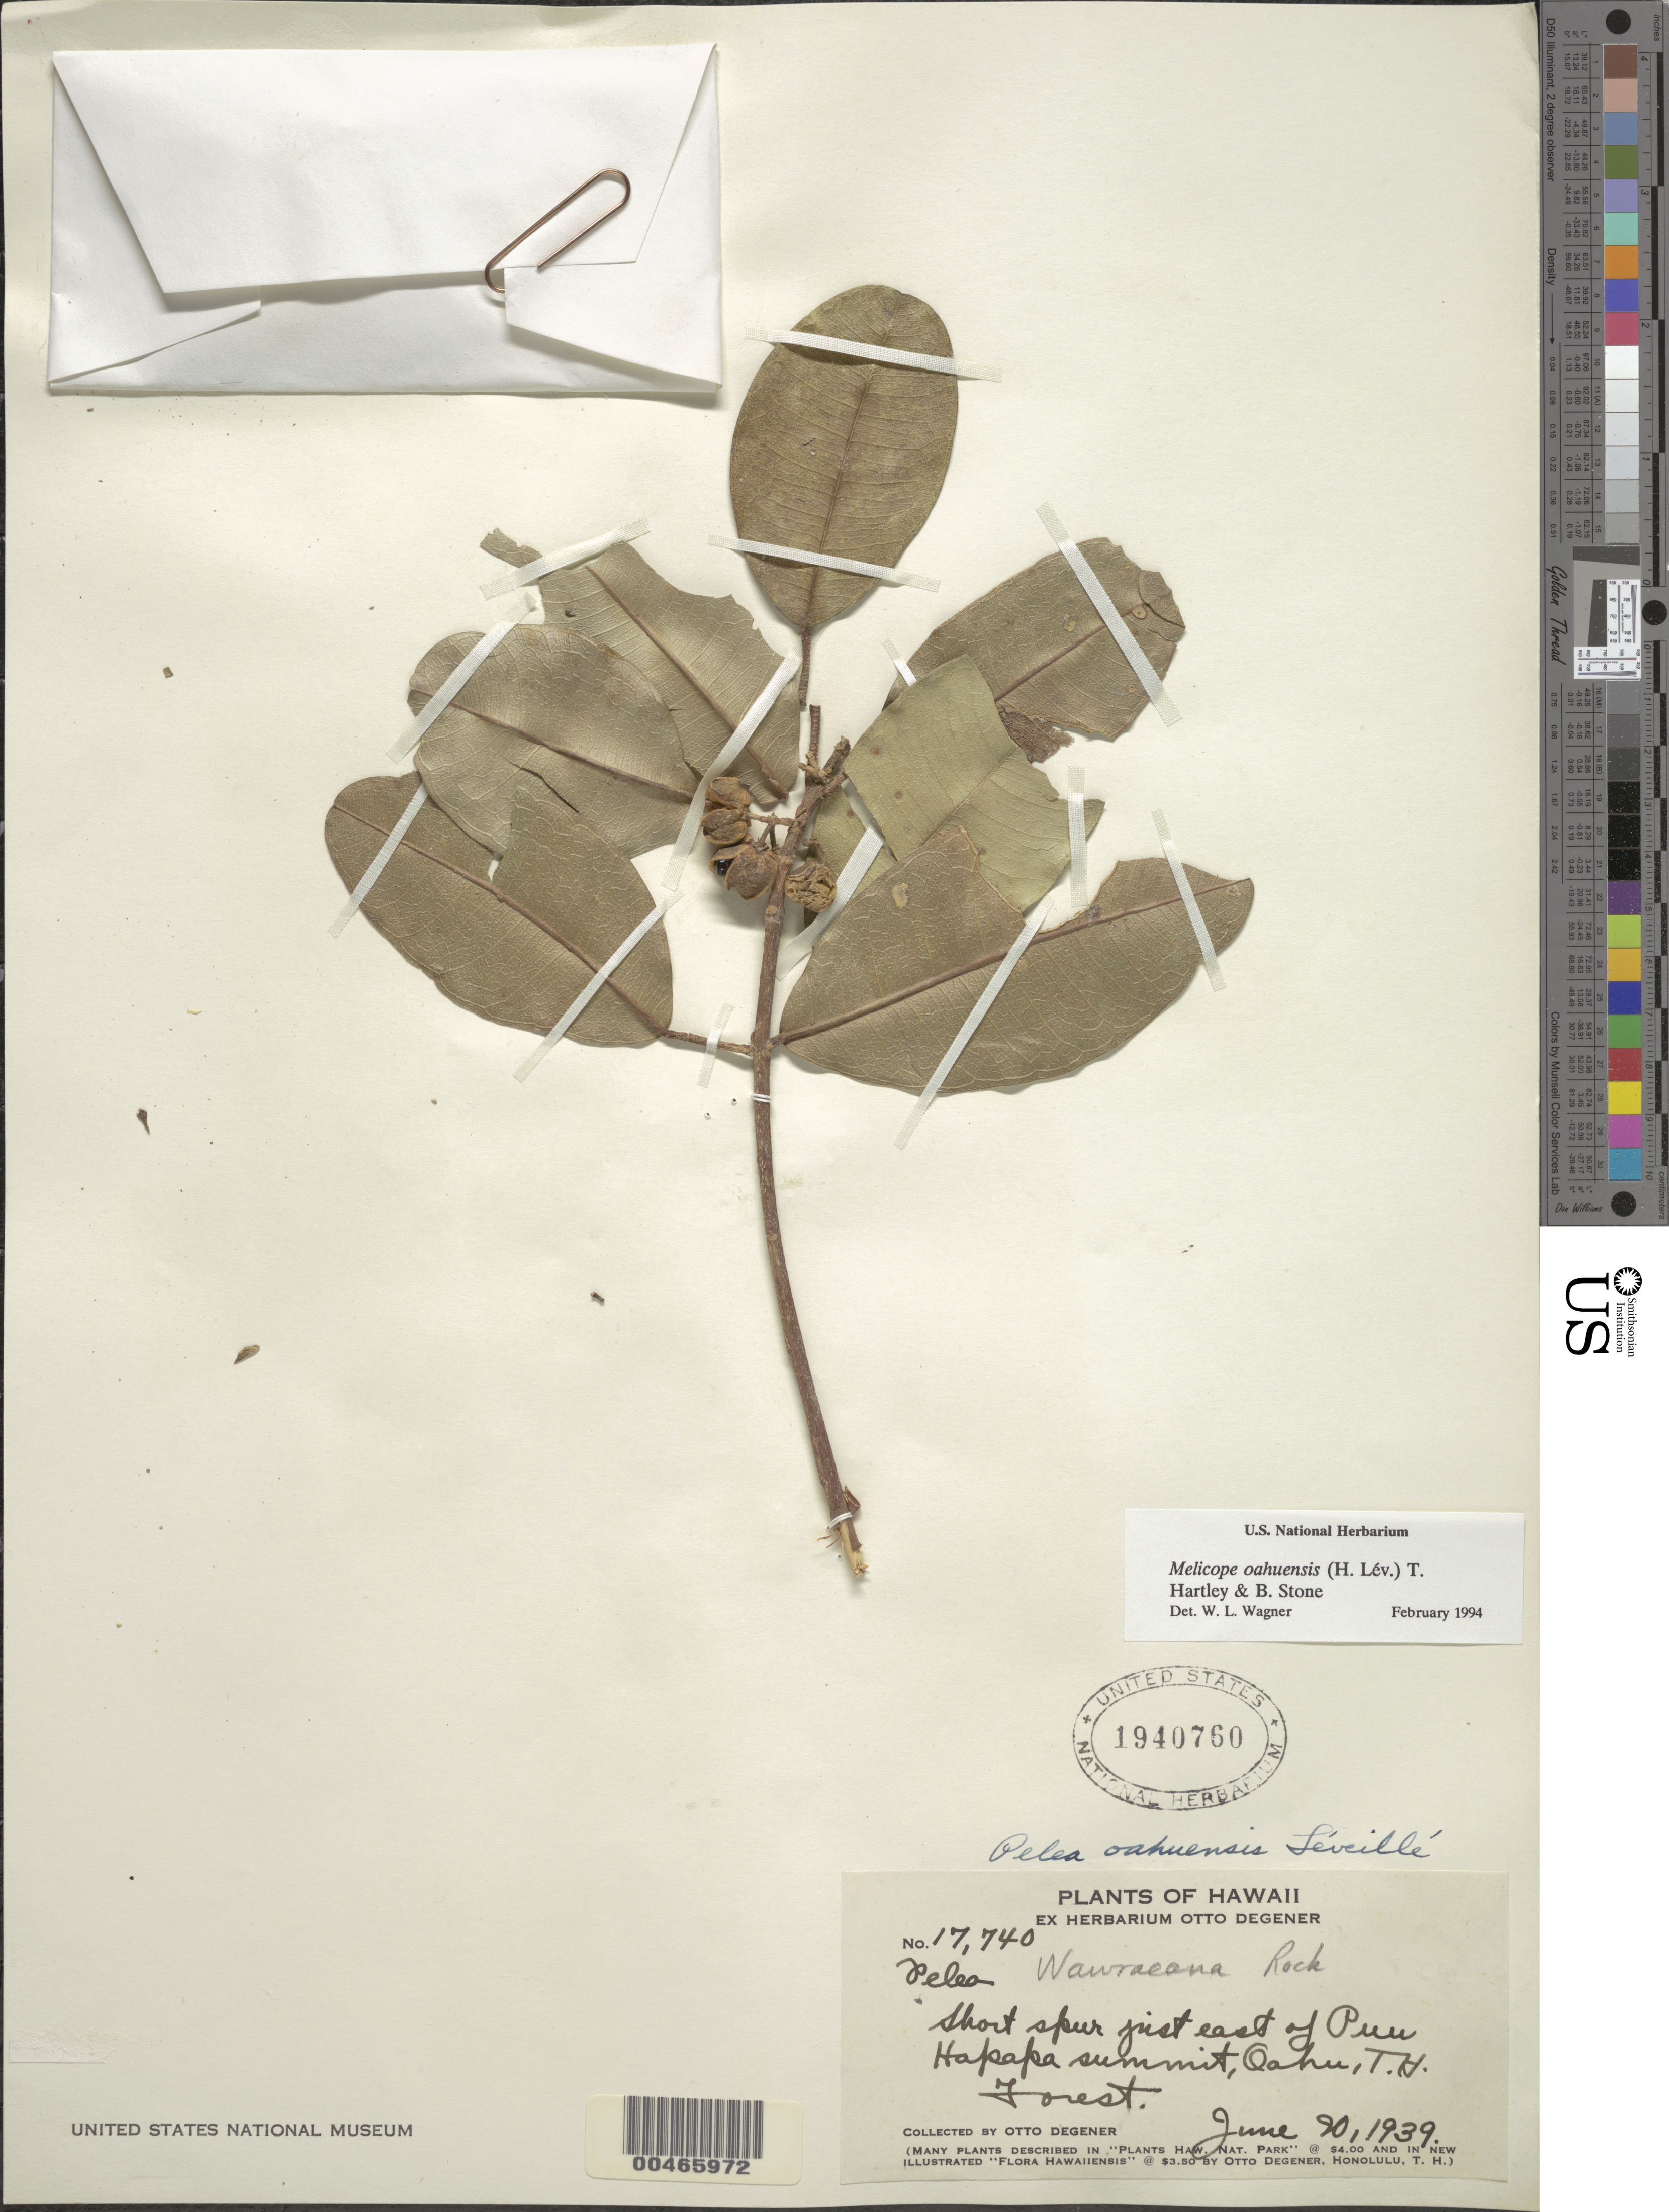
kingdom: Plantae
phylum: Tracheophyta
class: Magnoliopsida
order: Sapindales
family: Rutaceae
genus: Melicope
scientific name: Melicope oahuensis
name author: (H. Lév.) T.G. Hartley & B.C. Stone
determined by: Wagner, W. L., (BOT), Smithsonian Institution - National Museum of Natural History (UNITED STATES)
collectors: O. Degener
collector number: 17740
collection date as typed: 20 Jun 1939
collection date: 1939-06-20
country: United States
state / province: Hawaii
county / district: Honolulu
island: Oahu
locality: Short spur just E of Puu Hapapa summit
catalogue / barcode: US 1940760